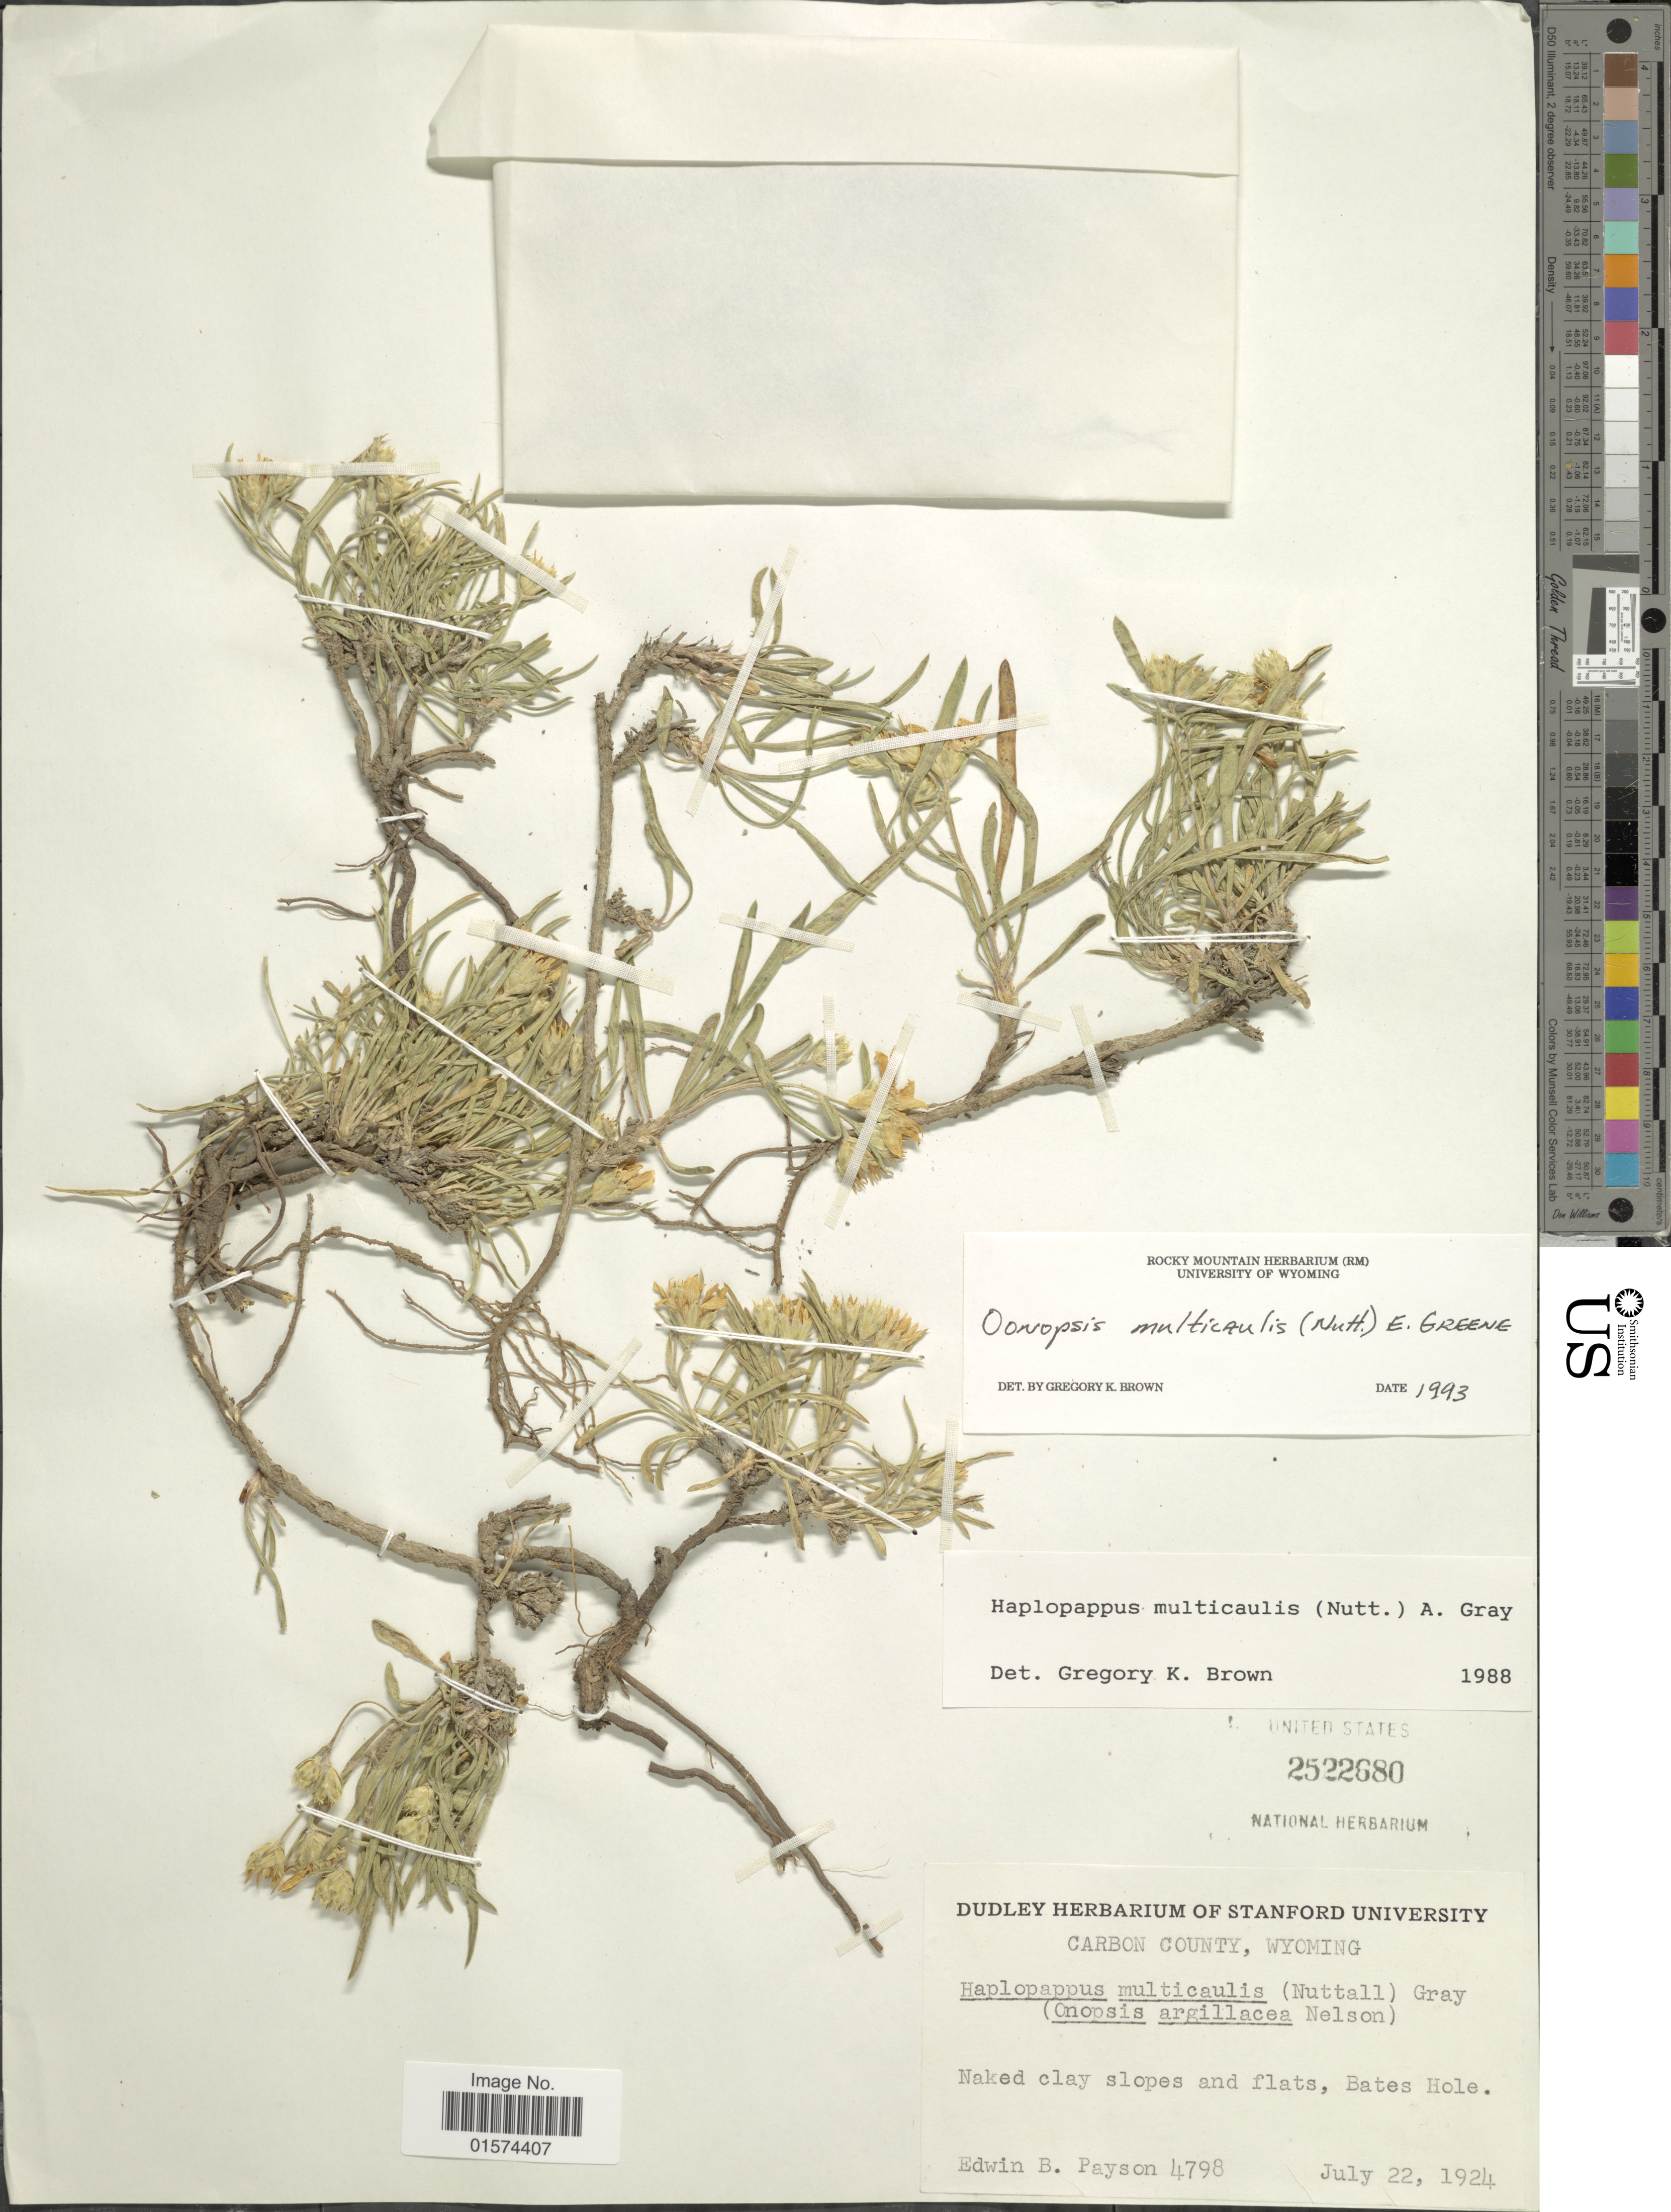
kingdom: Plantae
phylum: Tracheophyta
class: Magnoliopsida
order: Asterales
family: Asteraceae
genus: Oonopsis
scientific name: Oonopsis multicaulis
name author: (Nutt.) Greene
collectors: E. B. Payson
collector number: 4798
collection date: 1924-07-22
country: United States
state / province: Wyoming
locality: Carbon County, Naked clay slopes and flats, Bates Hole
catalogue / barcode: US 2522680